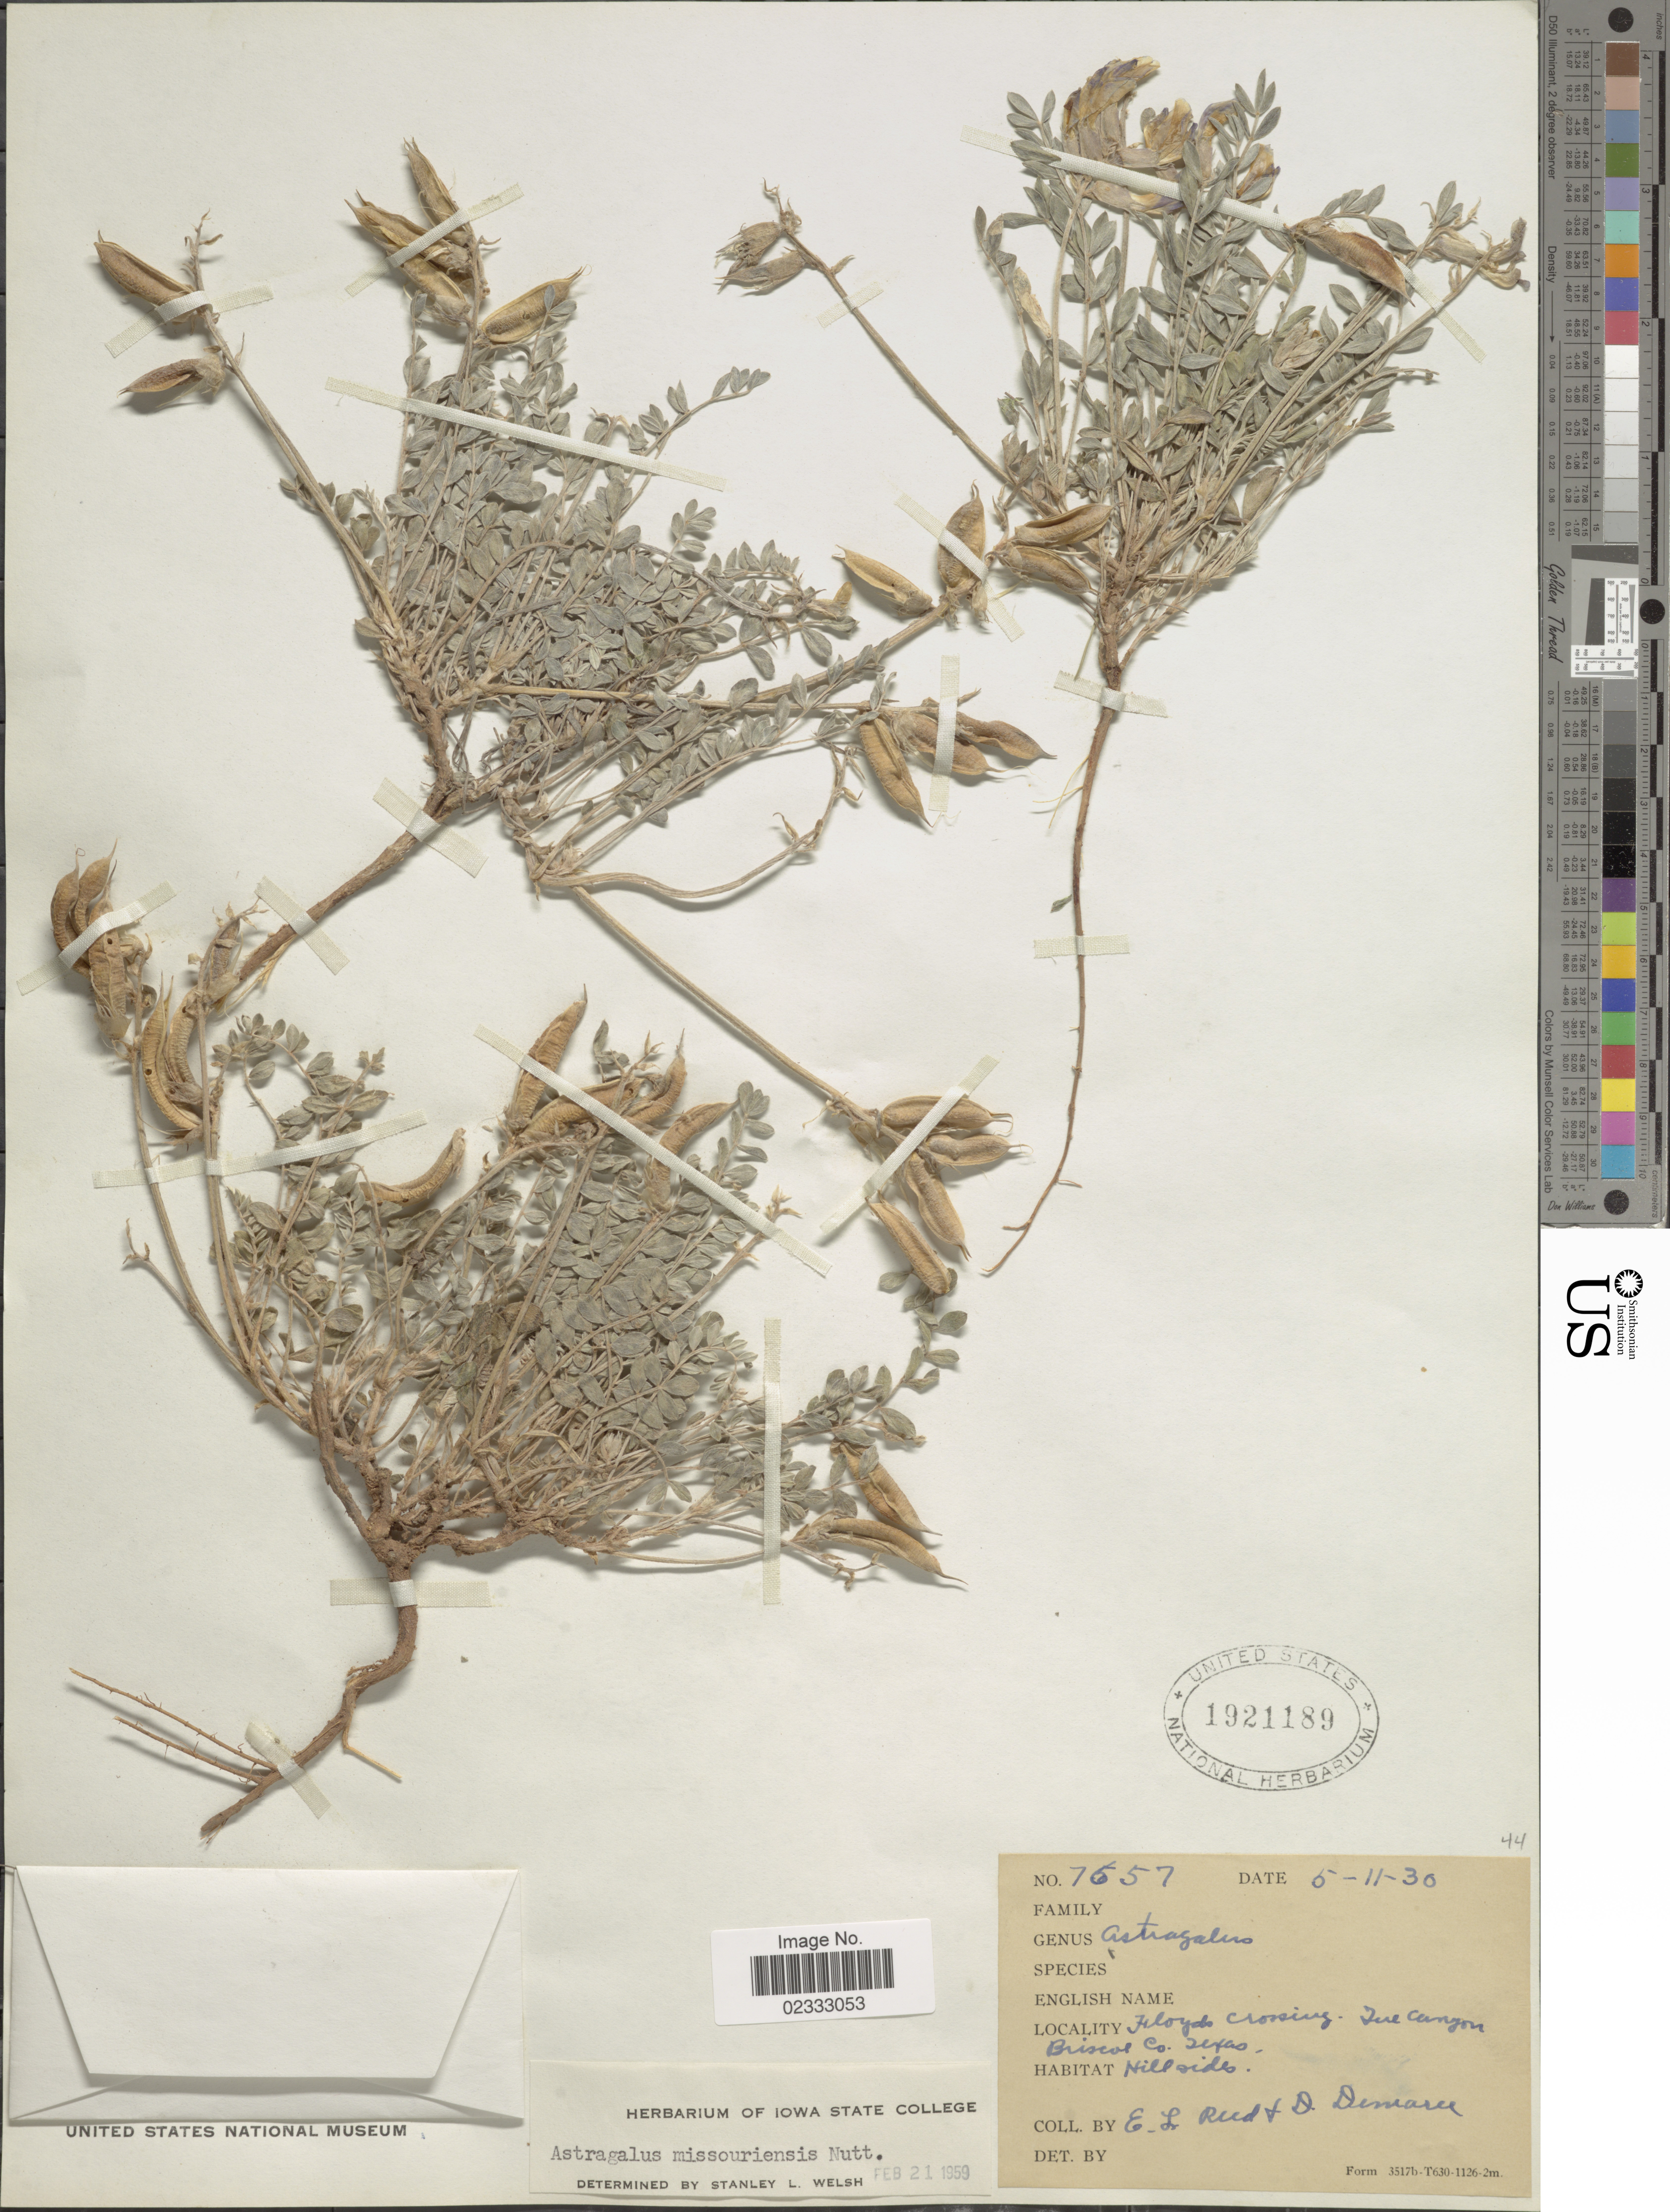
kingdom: Plantae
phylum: Tracheophyta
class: Magnoliopsida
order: Fabales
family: Fabaceae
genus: Astragalus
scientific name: Astragalus missouriensis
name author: Nutt.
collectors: E. Reed & D. Demaree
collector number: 7657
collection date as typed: Transcribed d/m/y: 11/5/30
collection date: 1930-05-11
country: United States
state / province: Texas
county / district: Briscoe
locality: Floyds Crossing, Tule Canyon Briscoe Co.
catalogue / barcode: US 1921189